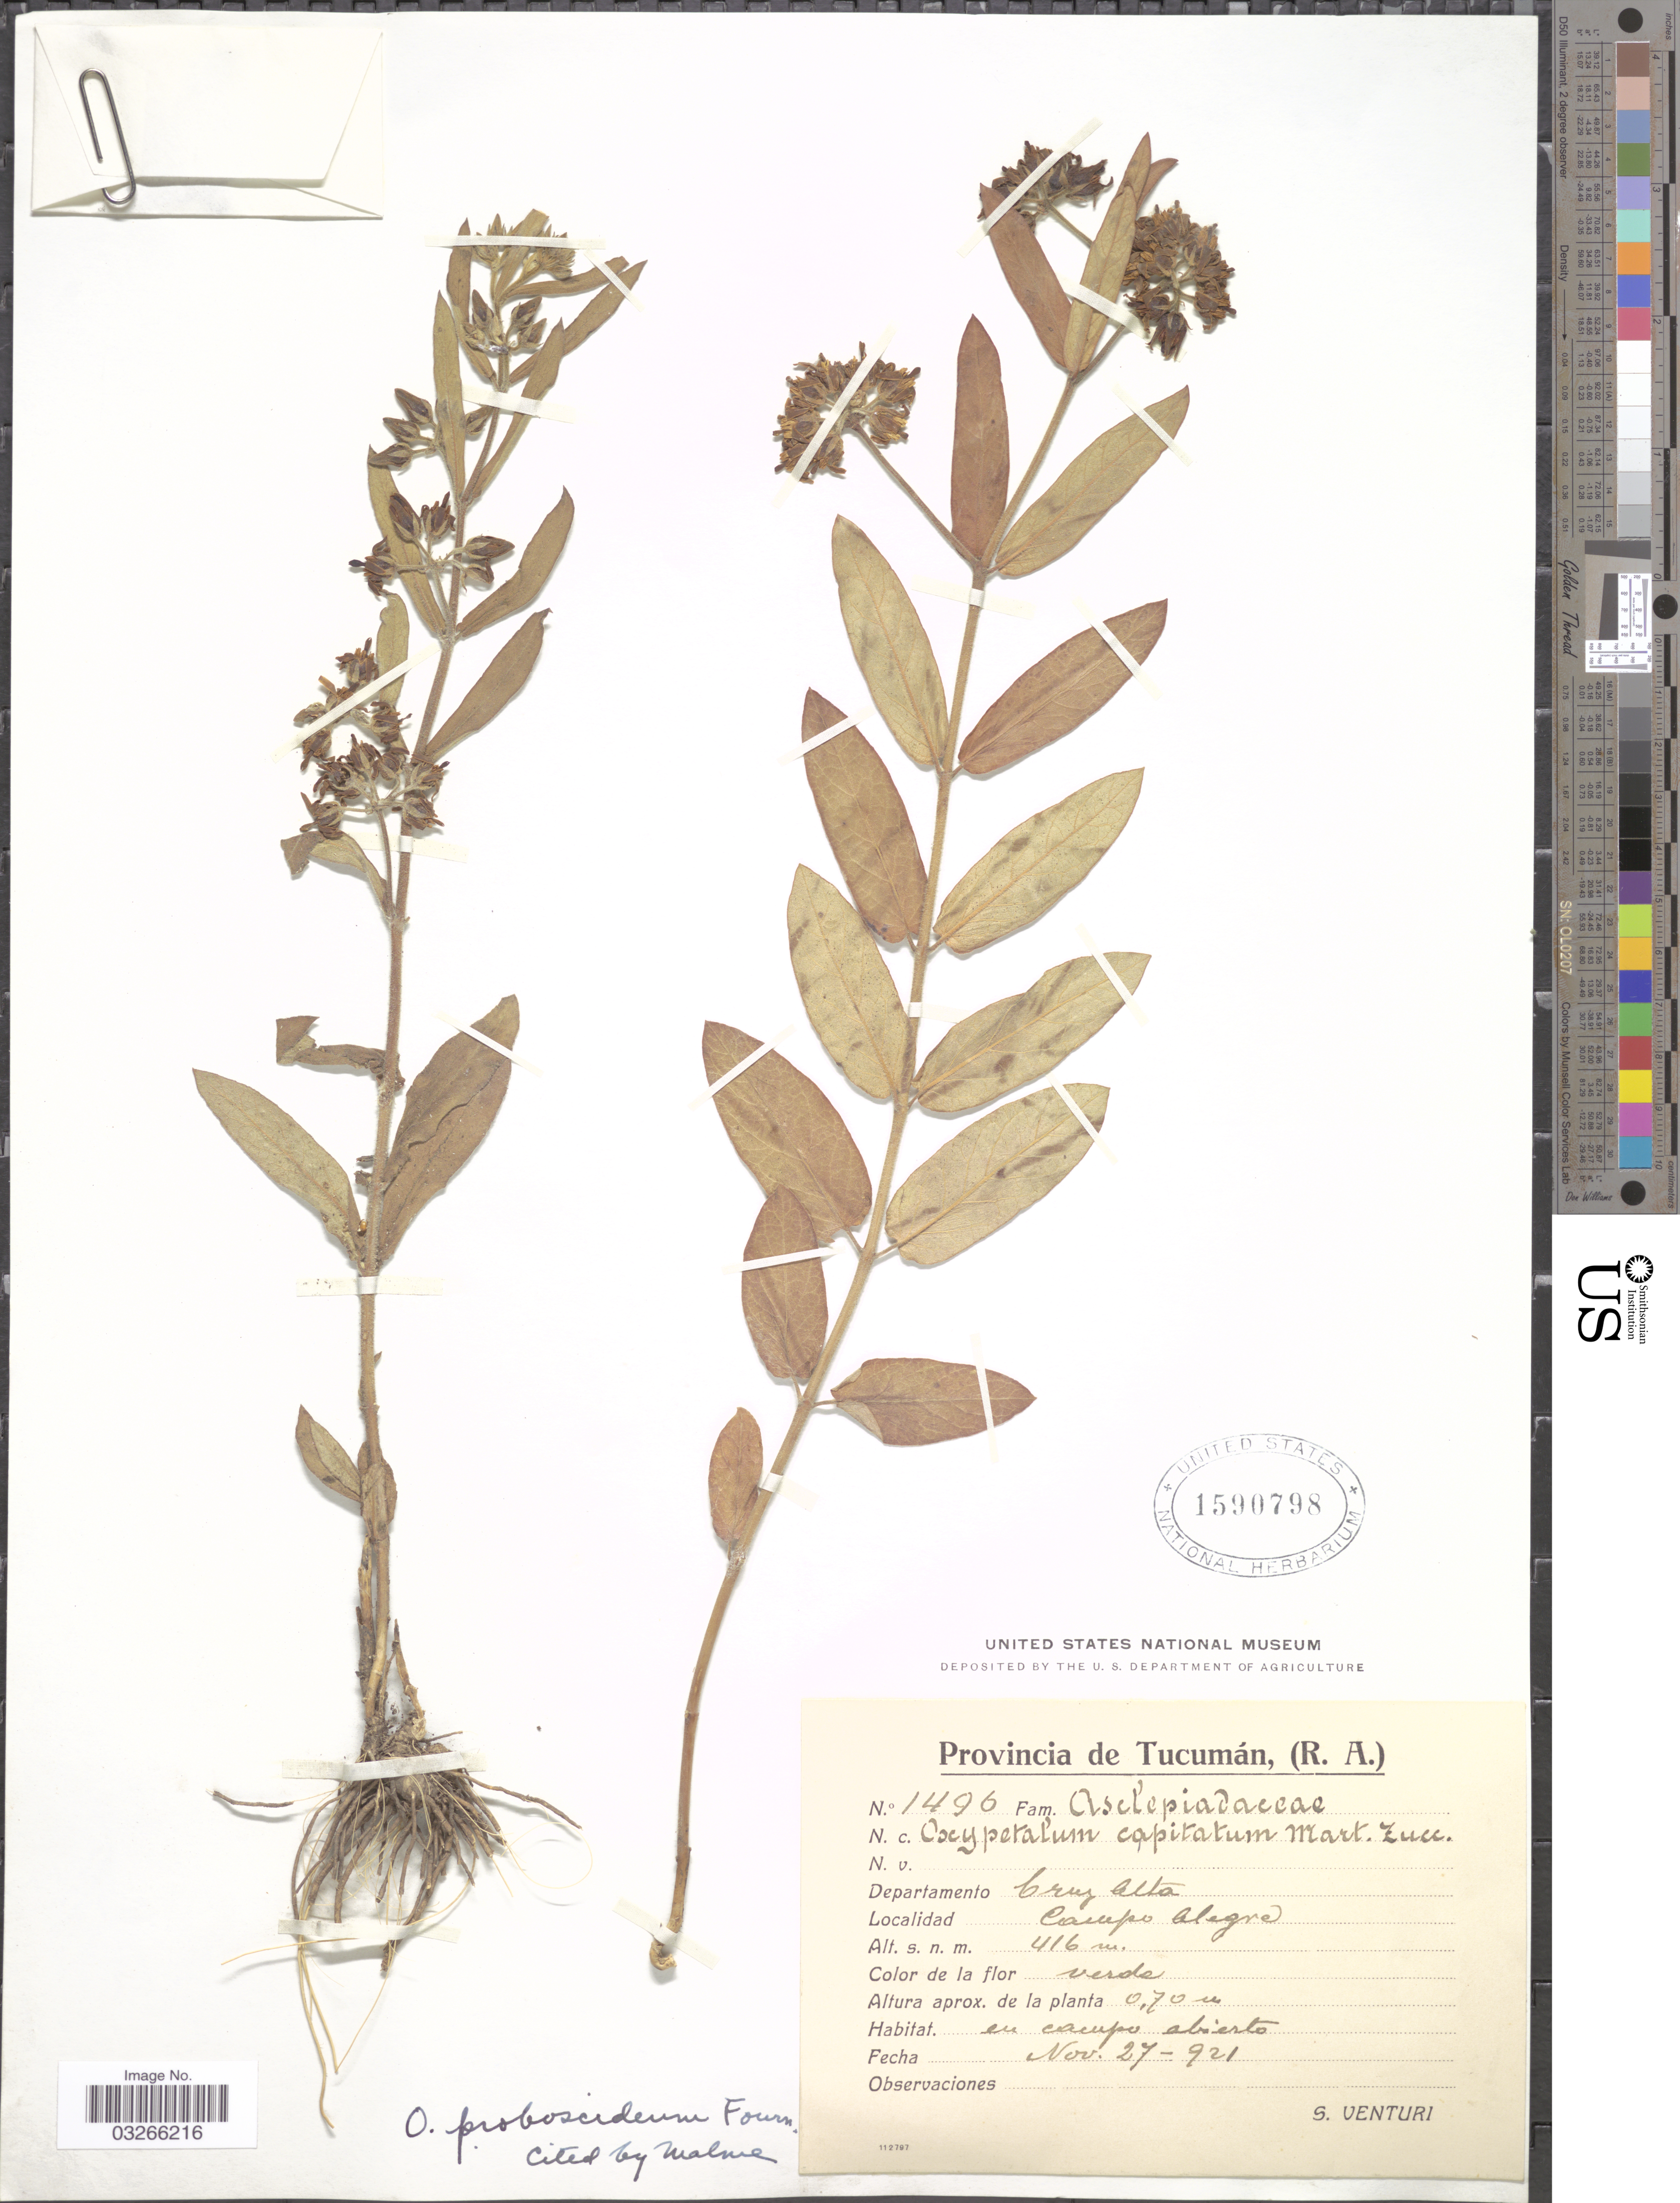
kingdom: Plantae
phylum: Tracheophyta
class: Magnoliopsida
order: Gentianales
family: Apocynaceae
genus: Oxypetalum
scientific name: Oxypetalum capitatum Mart. subsp. capitatum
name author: Mart.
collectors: S. Venturi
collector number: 1496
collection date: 1921-11-27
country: Argentina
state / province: Tucuman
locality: Departamento Cruz Alta, Campo Alegre.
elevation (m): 416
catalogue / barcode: US 1590798